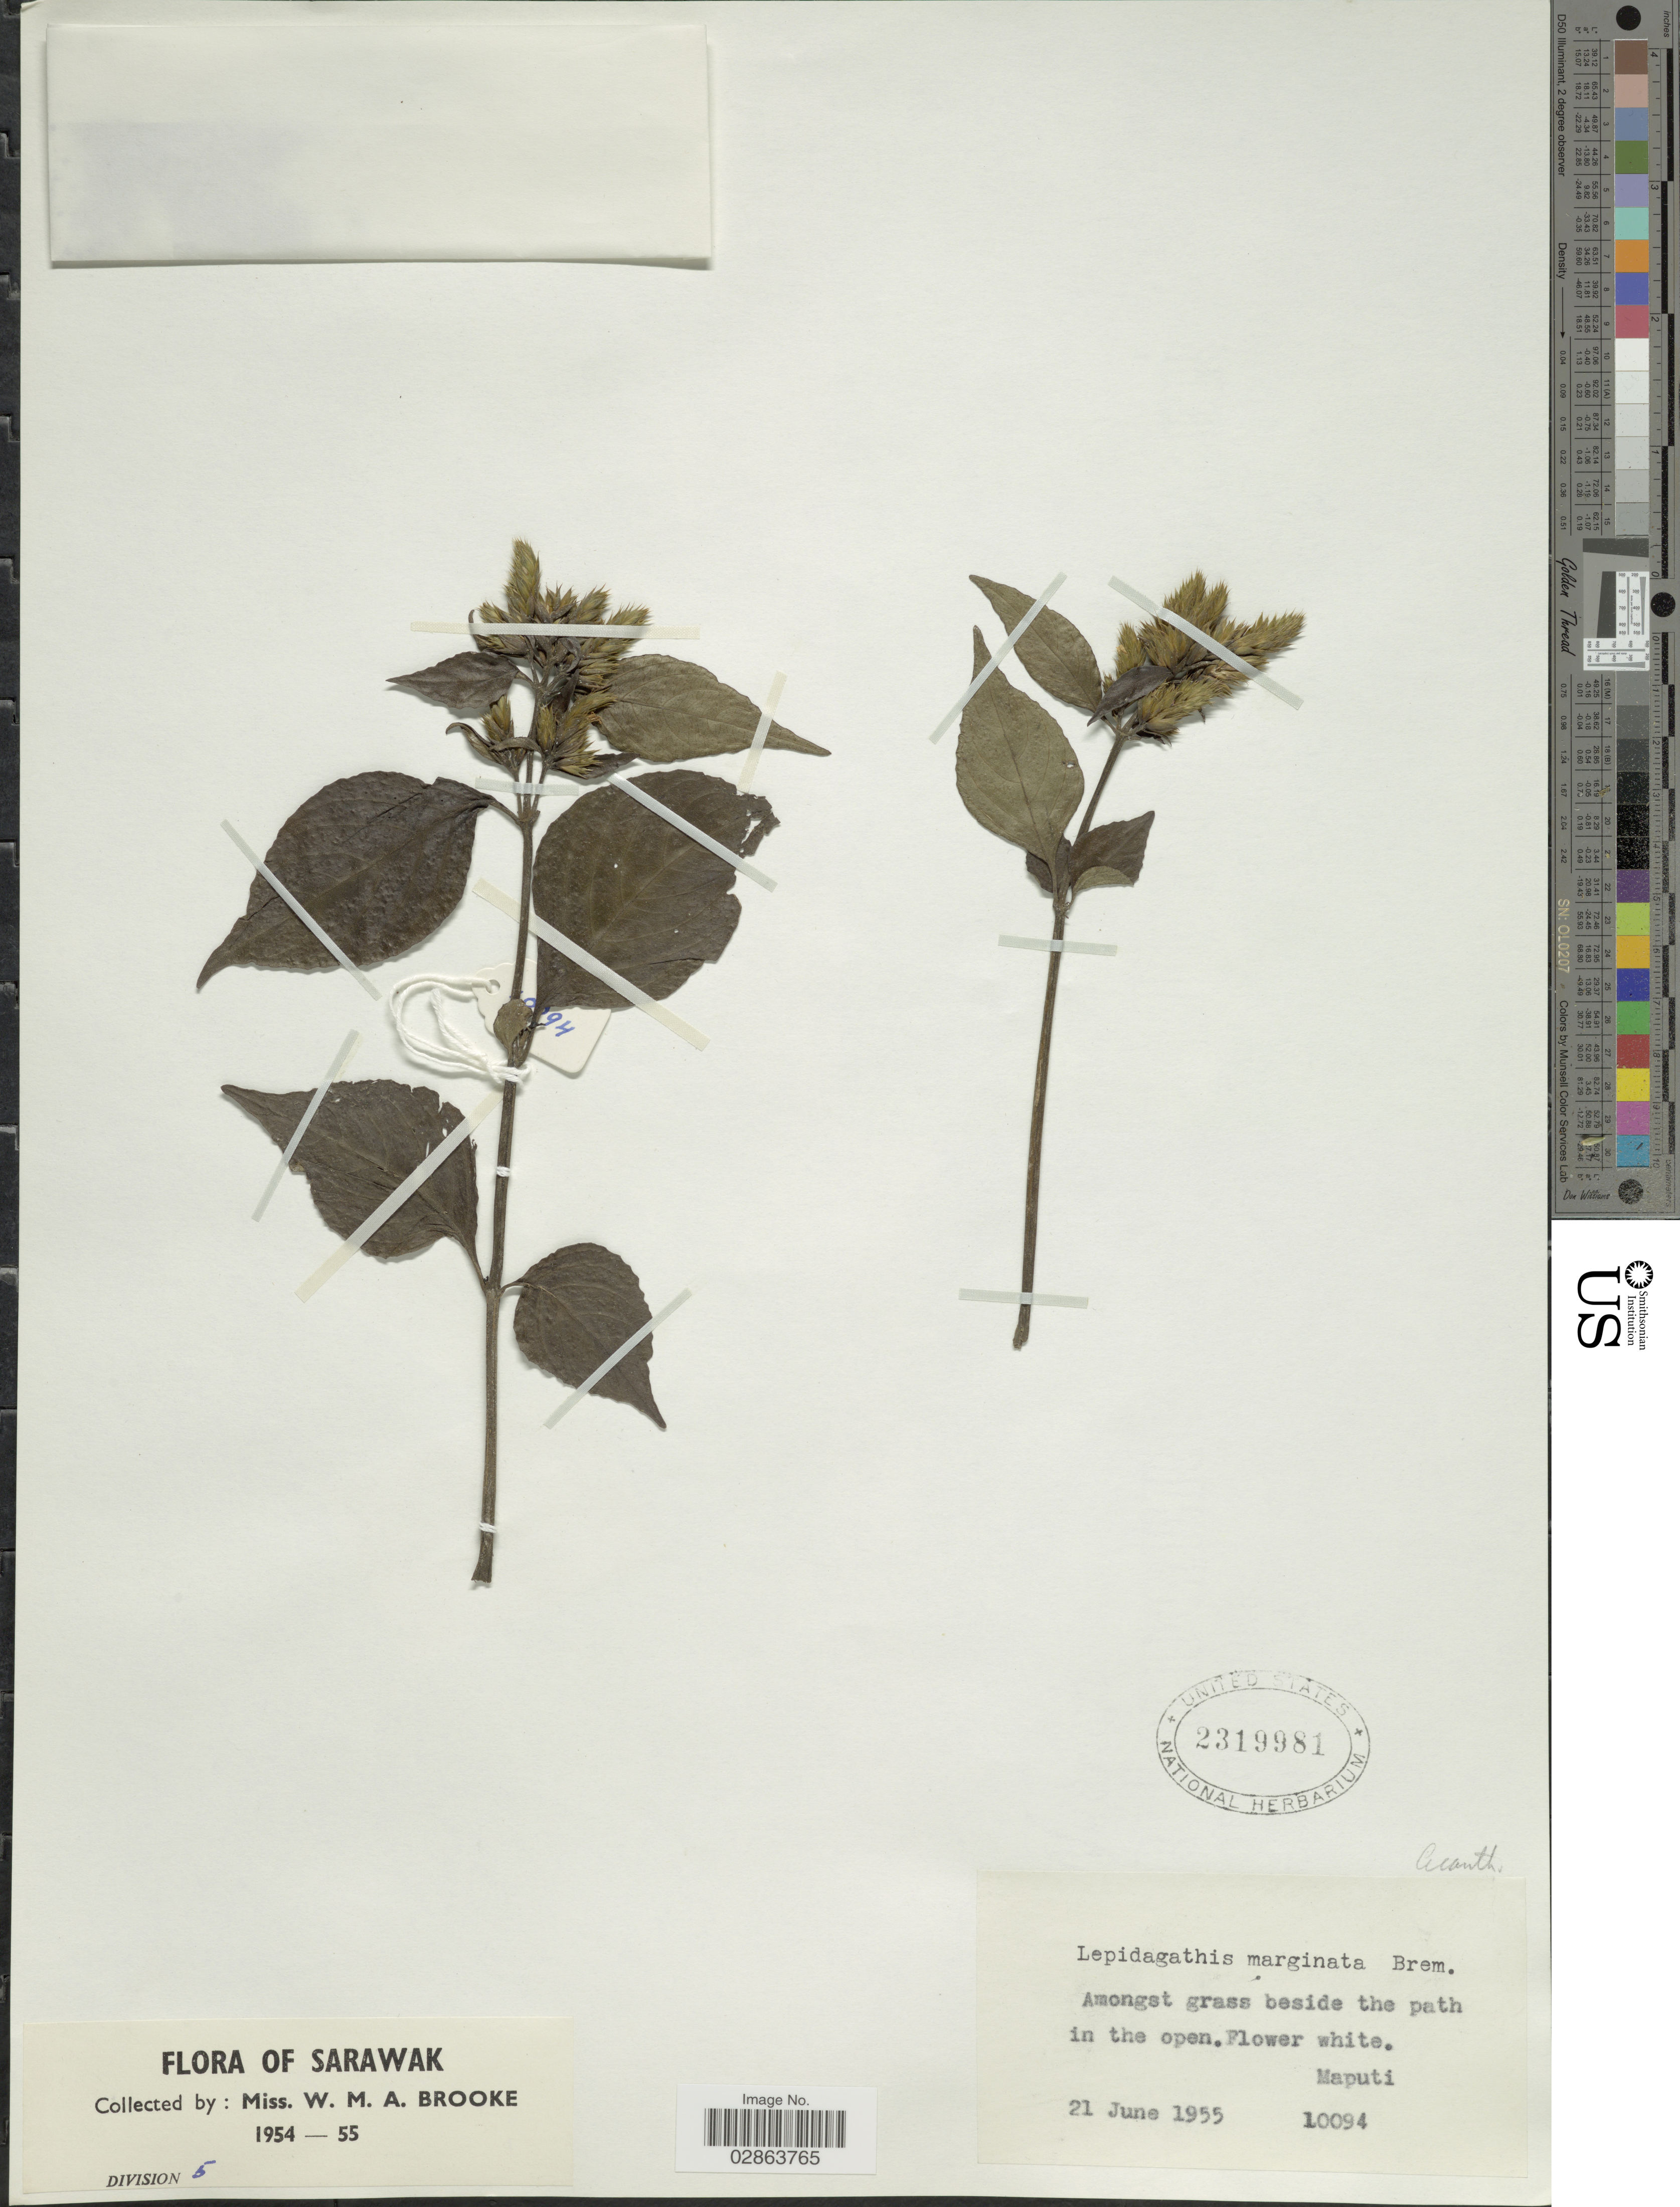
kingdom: Plantae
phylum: Tracheophyta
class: Magnoliopsida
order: Lamiales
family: Acanthaceae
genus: Lepidagathis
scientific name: Lepidagathis marginata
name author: Bremek.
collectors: W. Brooke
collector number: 10094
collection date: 1955-06-21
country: Malaysia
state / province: Sarawak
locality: Maputi. Division 5.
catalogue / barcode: US 2319981